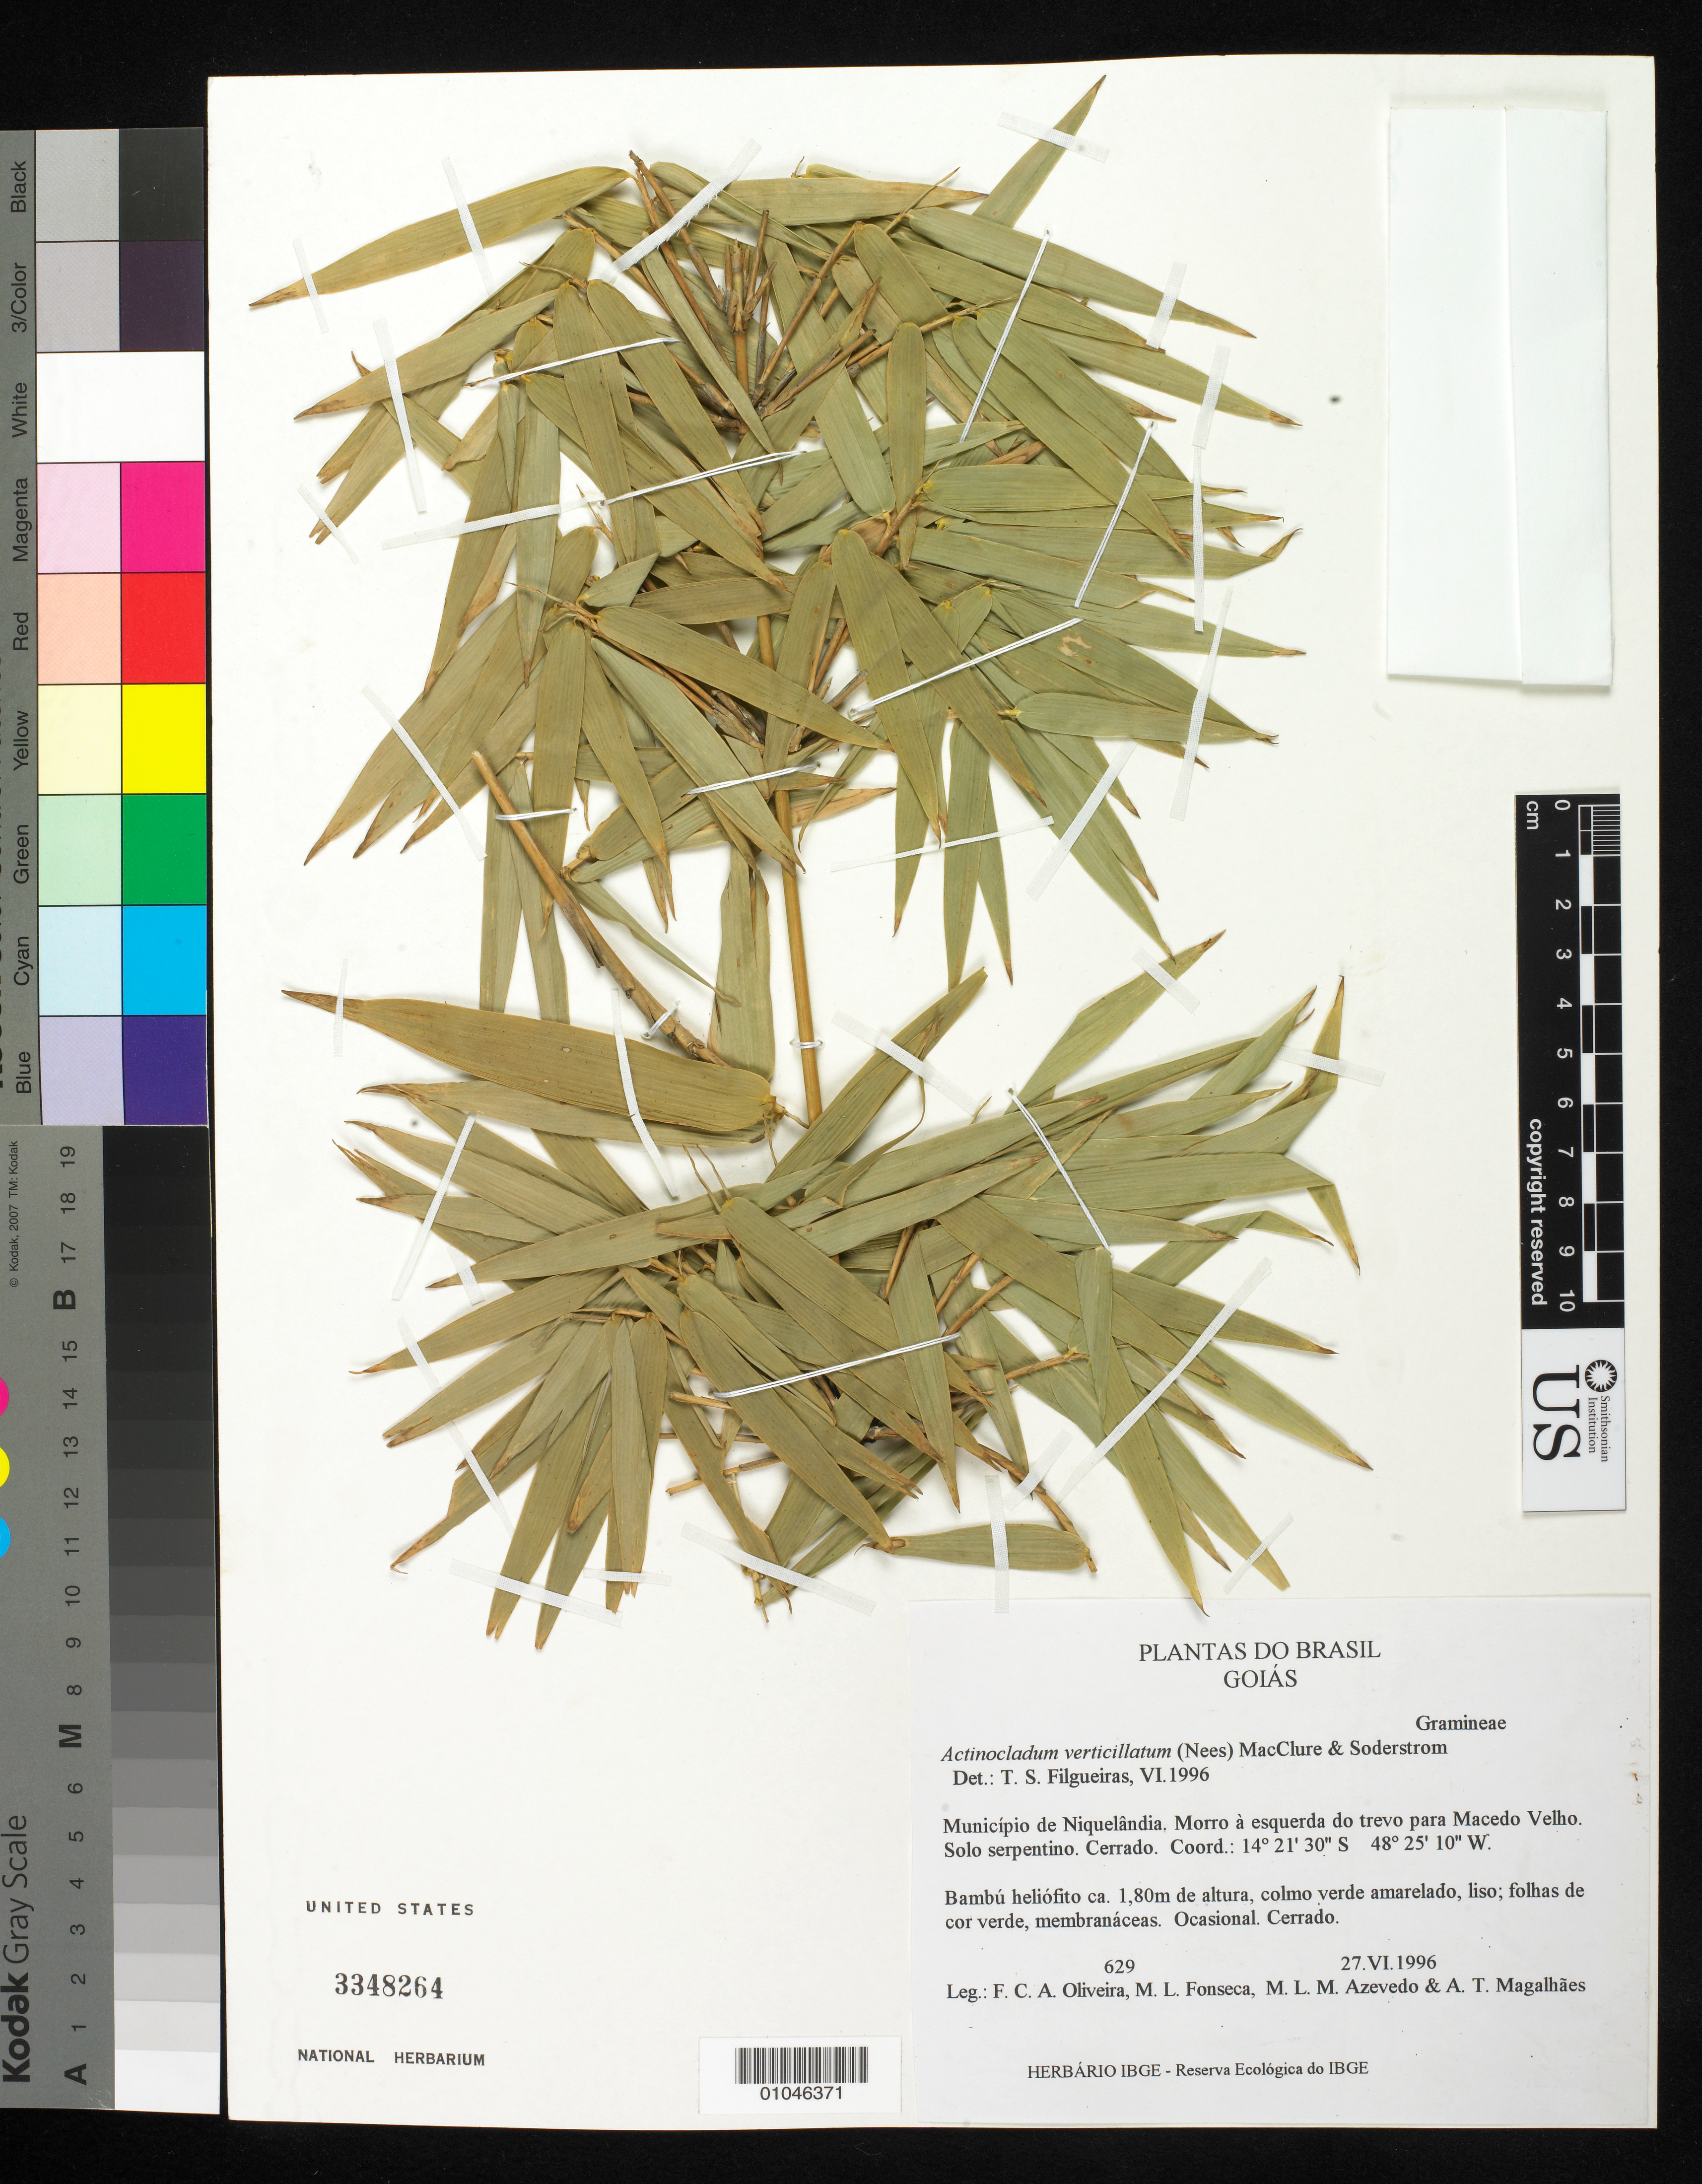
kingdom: Plantae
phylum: Tracheophyta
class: Liliopsida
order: Poales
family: Poaceae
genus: Actinocladum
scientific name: Actinocladum verticillatum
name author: (Nees) McClure ex Soderstr.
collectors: F. C. A. Oliveira et al.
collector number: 629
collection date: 1996-06-27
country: Brazil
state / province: Goiás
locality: Morro a esquerda do trevo para Macedo Velho, Municipio de Niquelandia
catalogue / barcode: US 3348264